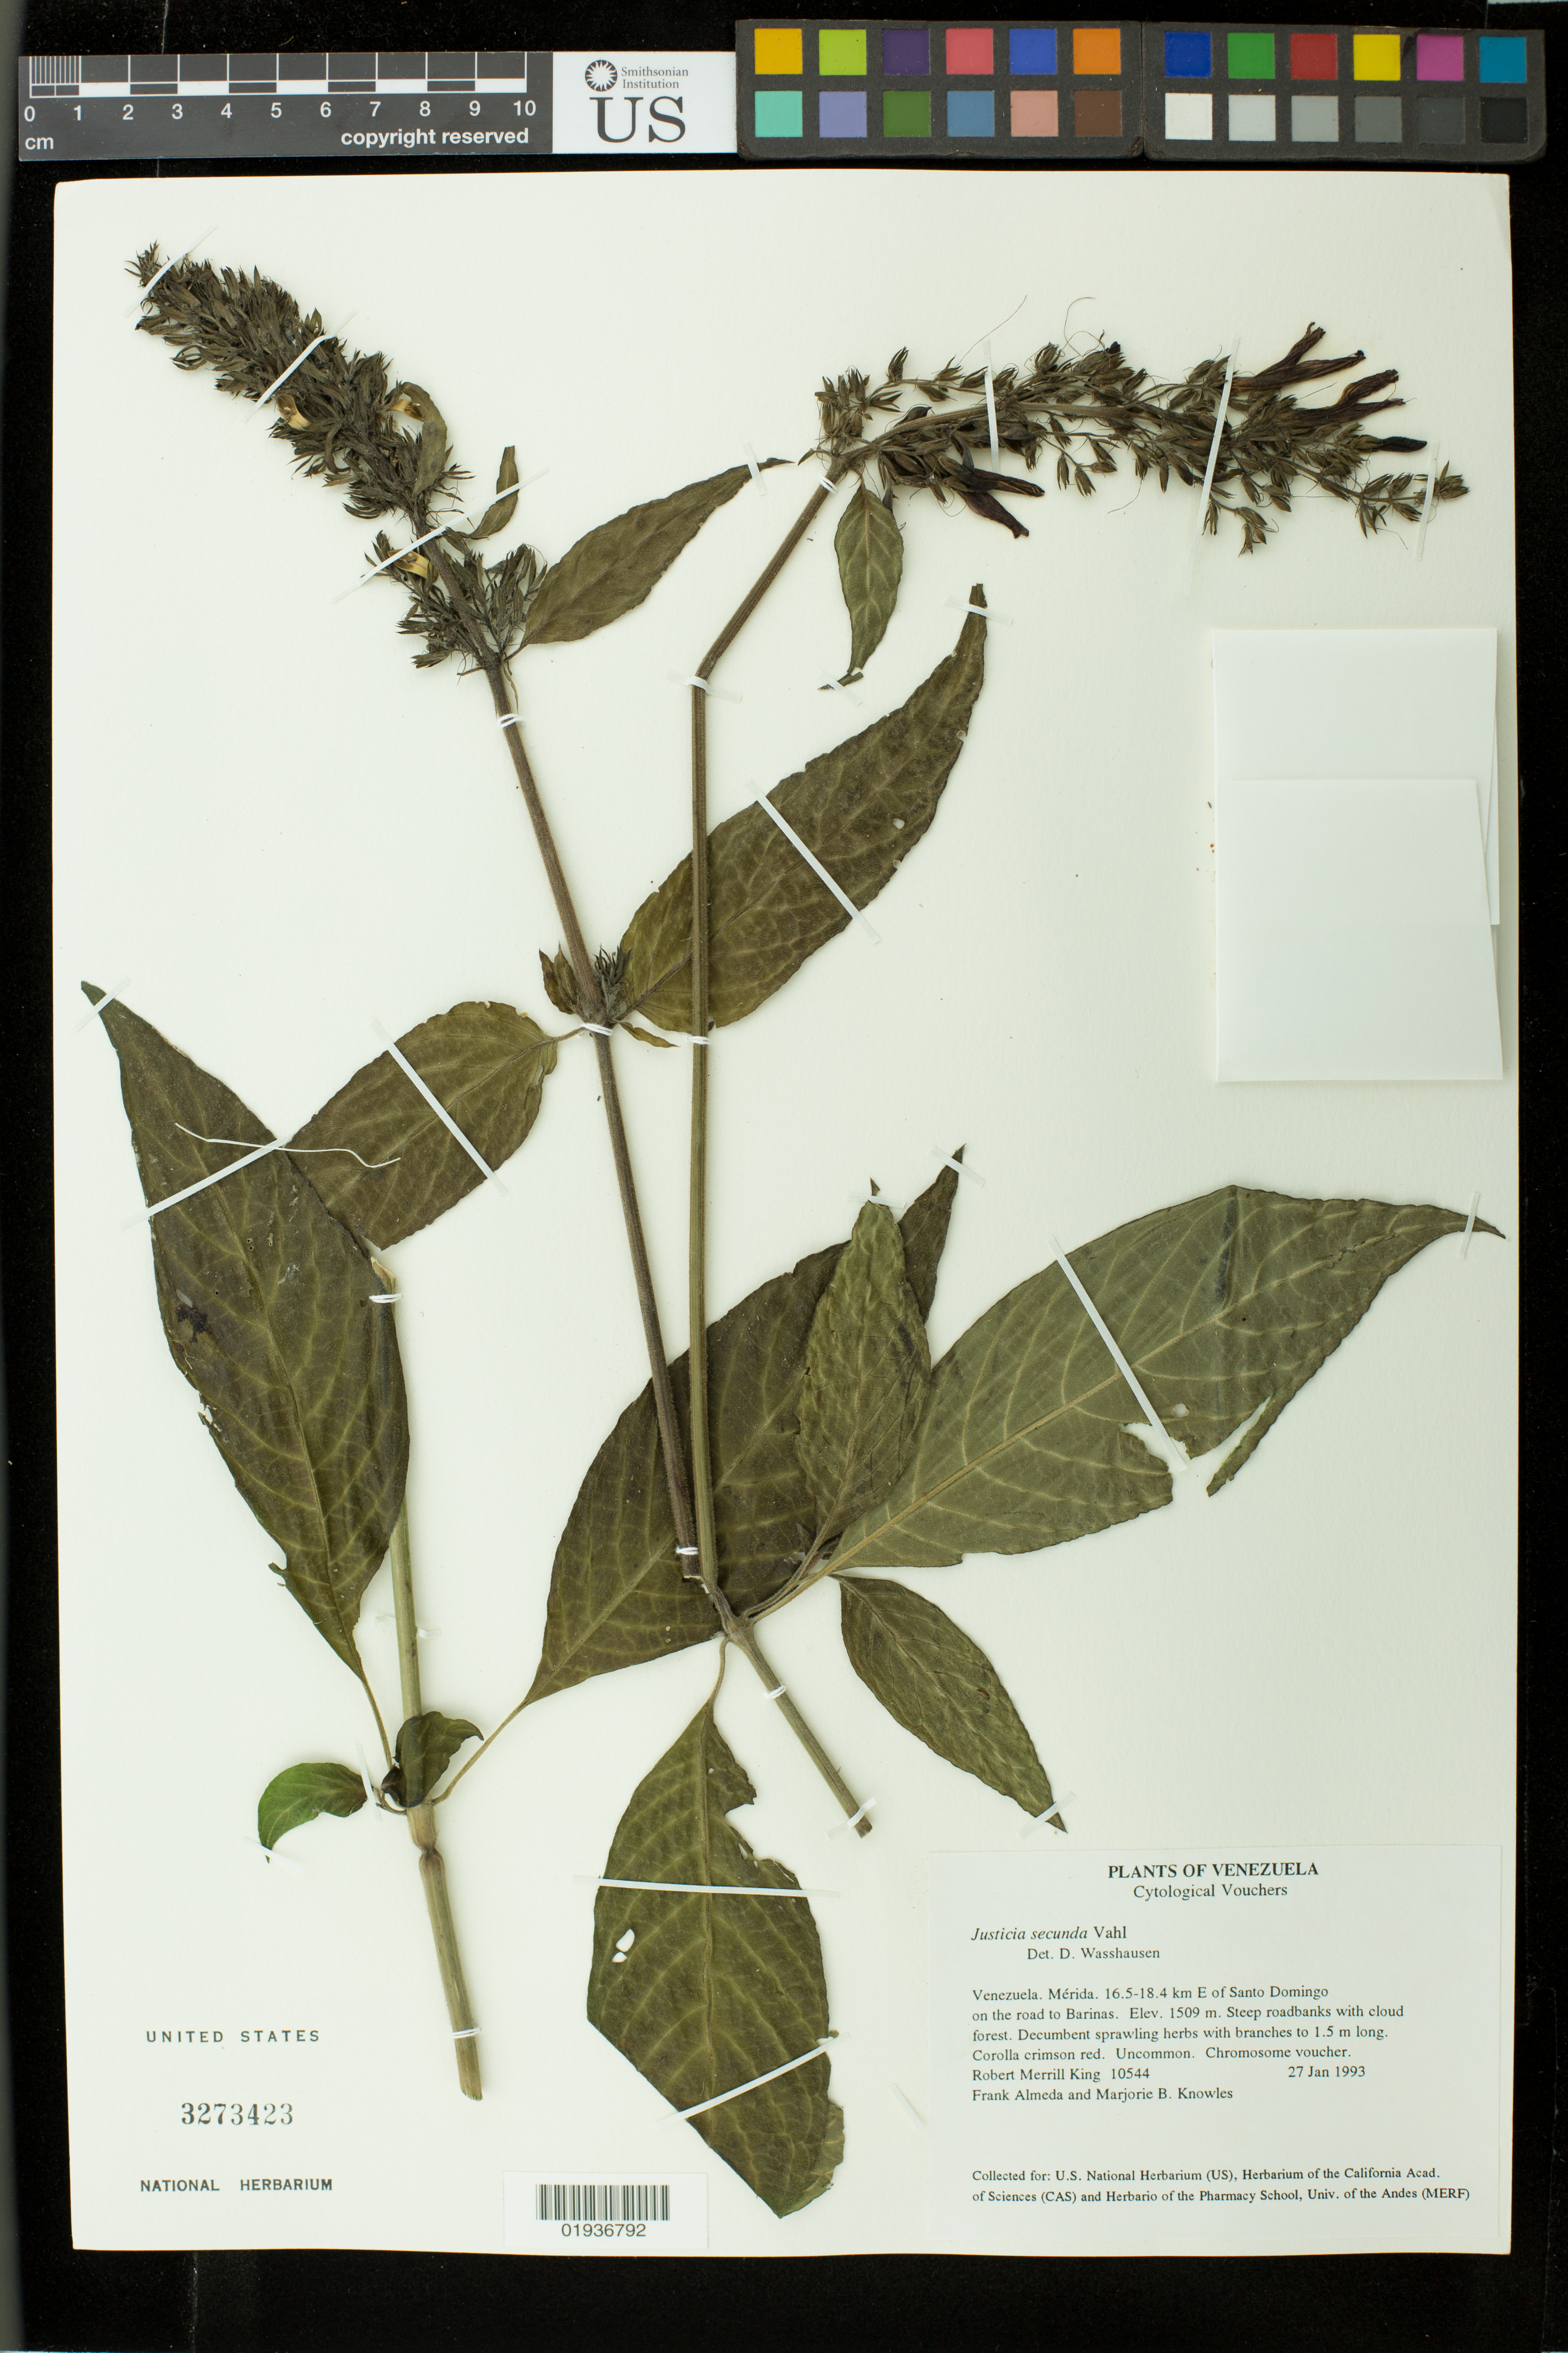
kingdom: Plantae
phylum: Tracheophyta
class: Magnoliopsida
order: Lamiales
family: Acanthaceae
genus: Justicia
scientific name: Justicia secunda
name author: Vahl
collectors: R. M. King, F. Almeda & M. B. Knowles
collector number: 10544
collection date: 1993-01-27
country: Venezuela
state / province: Mérida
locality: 16.5-18.4 km E of Santo Domingo on the road to Barinas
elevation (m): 1509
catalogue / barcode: US 3273423